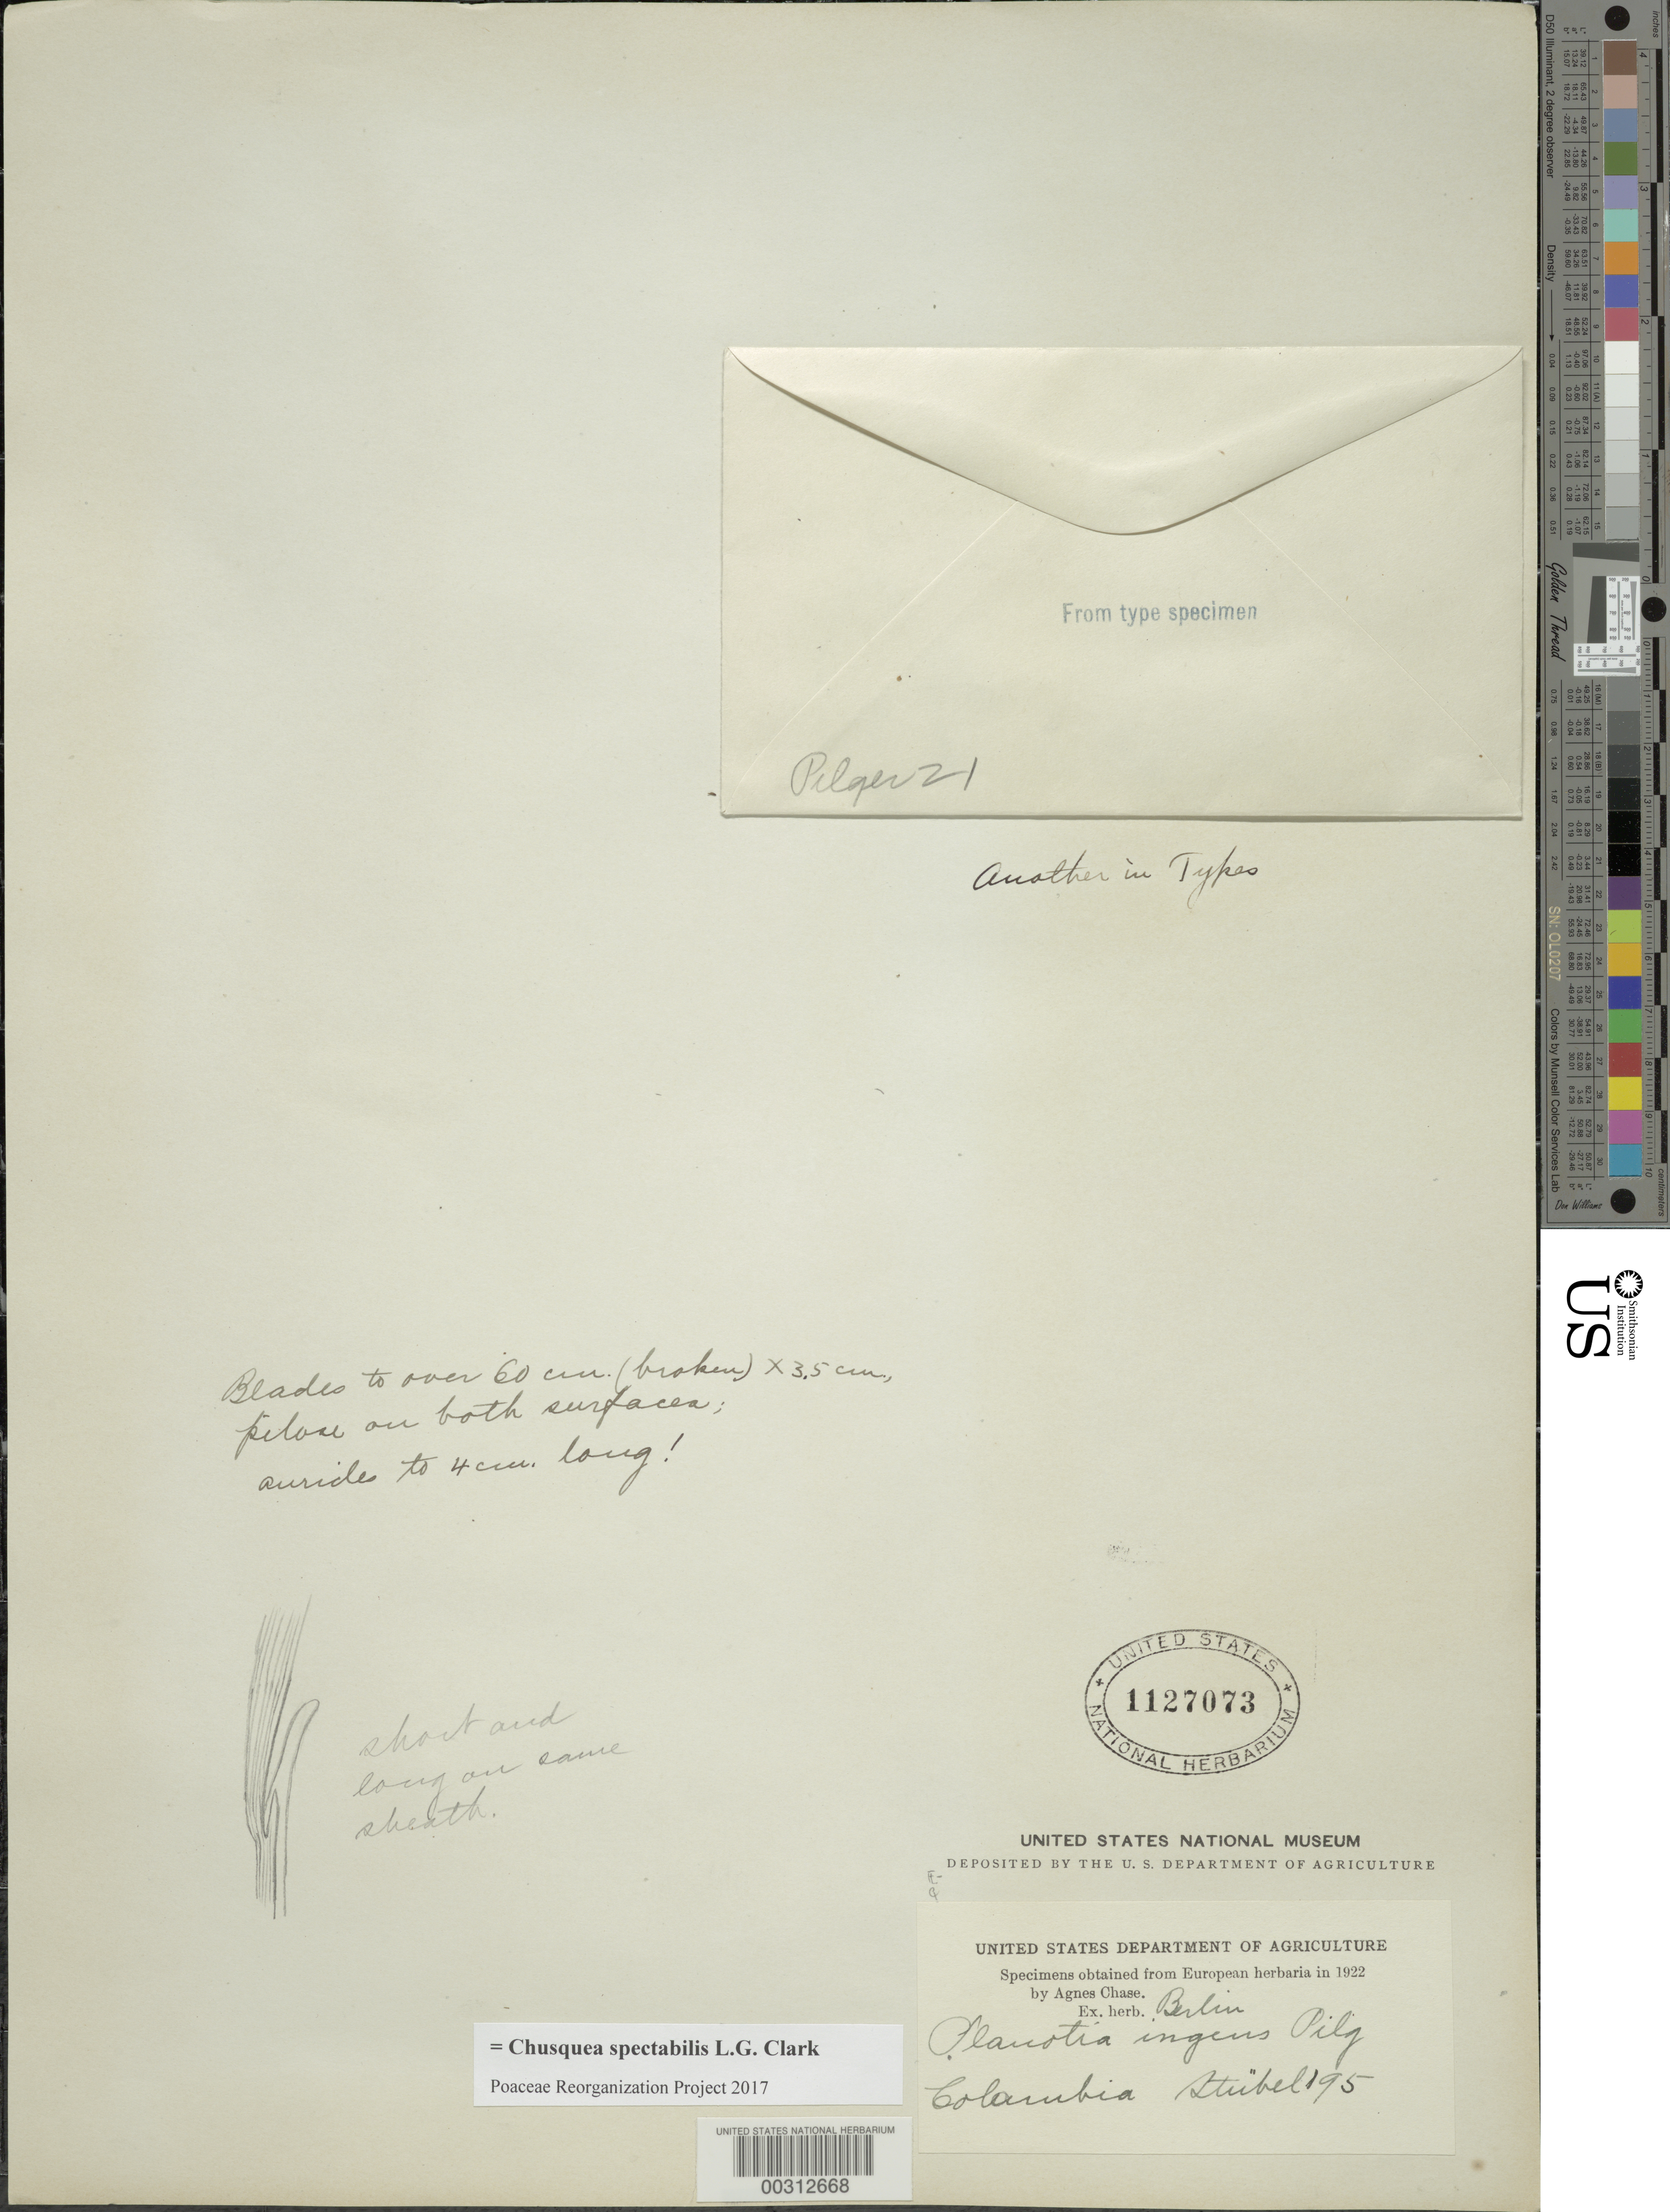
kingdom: Plantae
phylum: Tracheophyta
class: Liliopsida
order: Poales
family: Poaceae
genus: Chusquea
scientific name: Chusquea spectabilis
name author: L.G. Clark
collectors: -. Stubel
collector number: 195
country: Colombia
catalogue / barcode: US 1127073